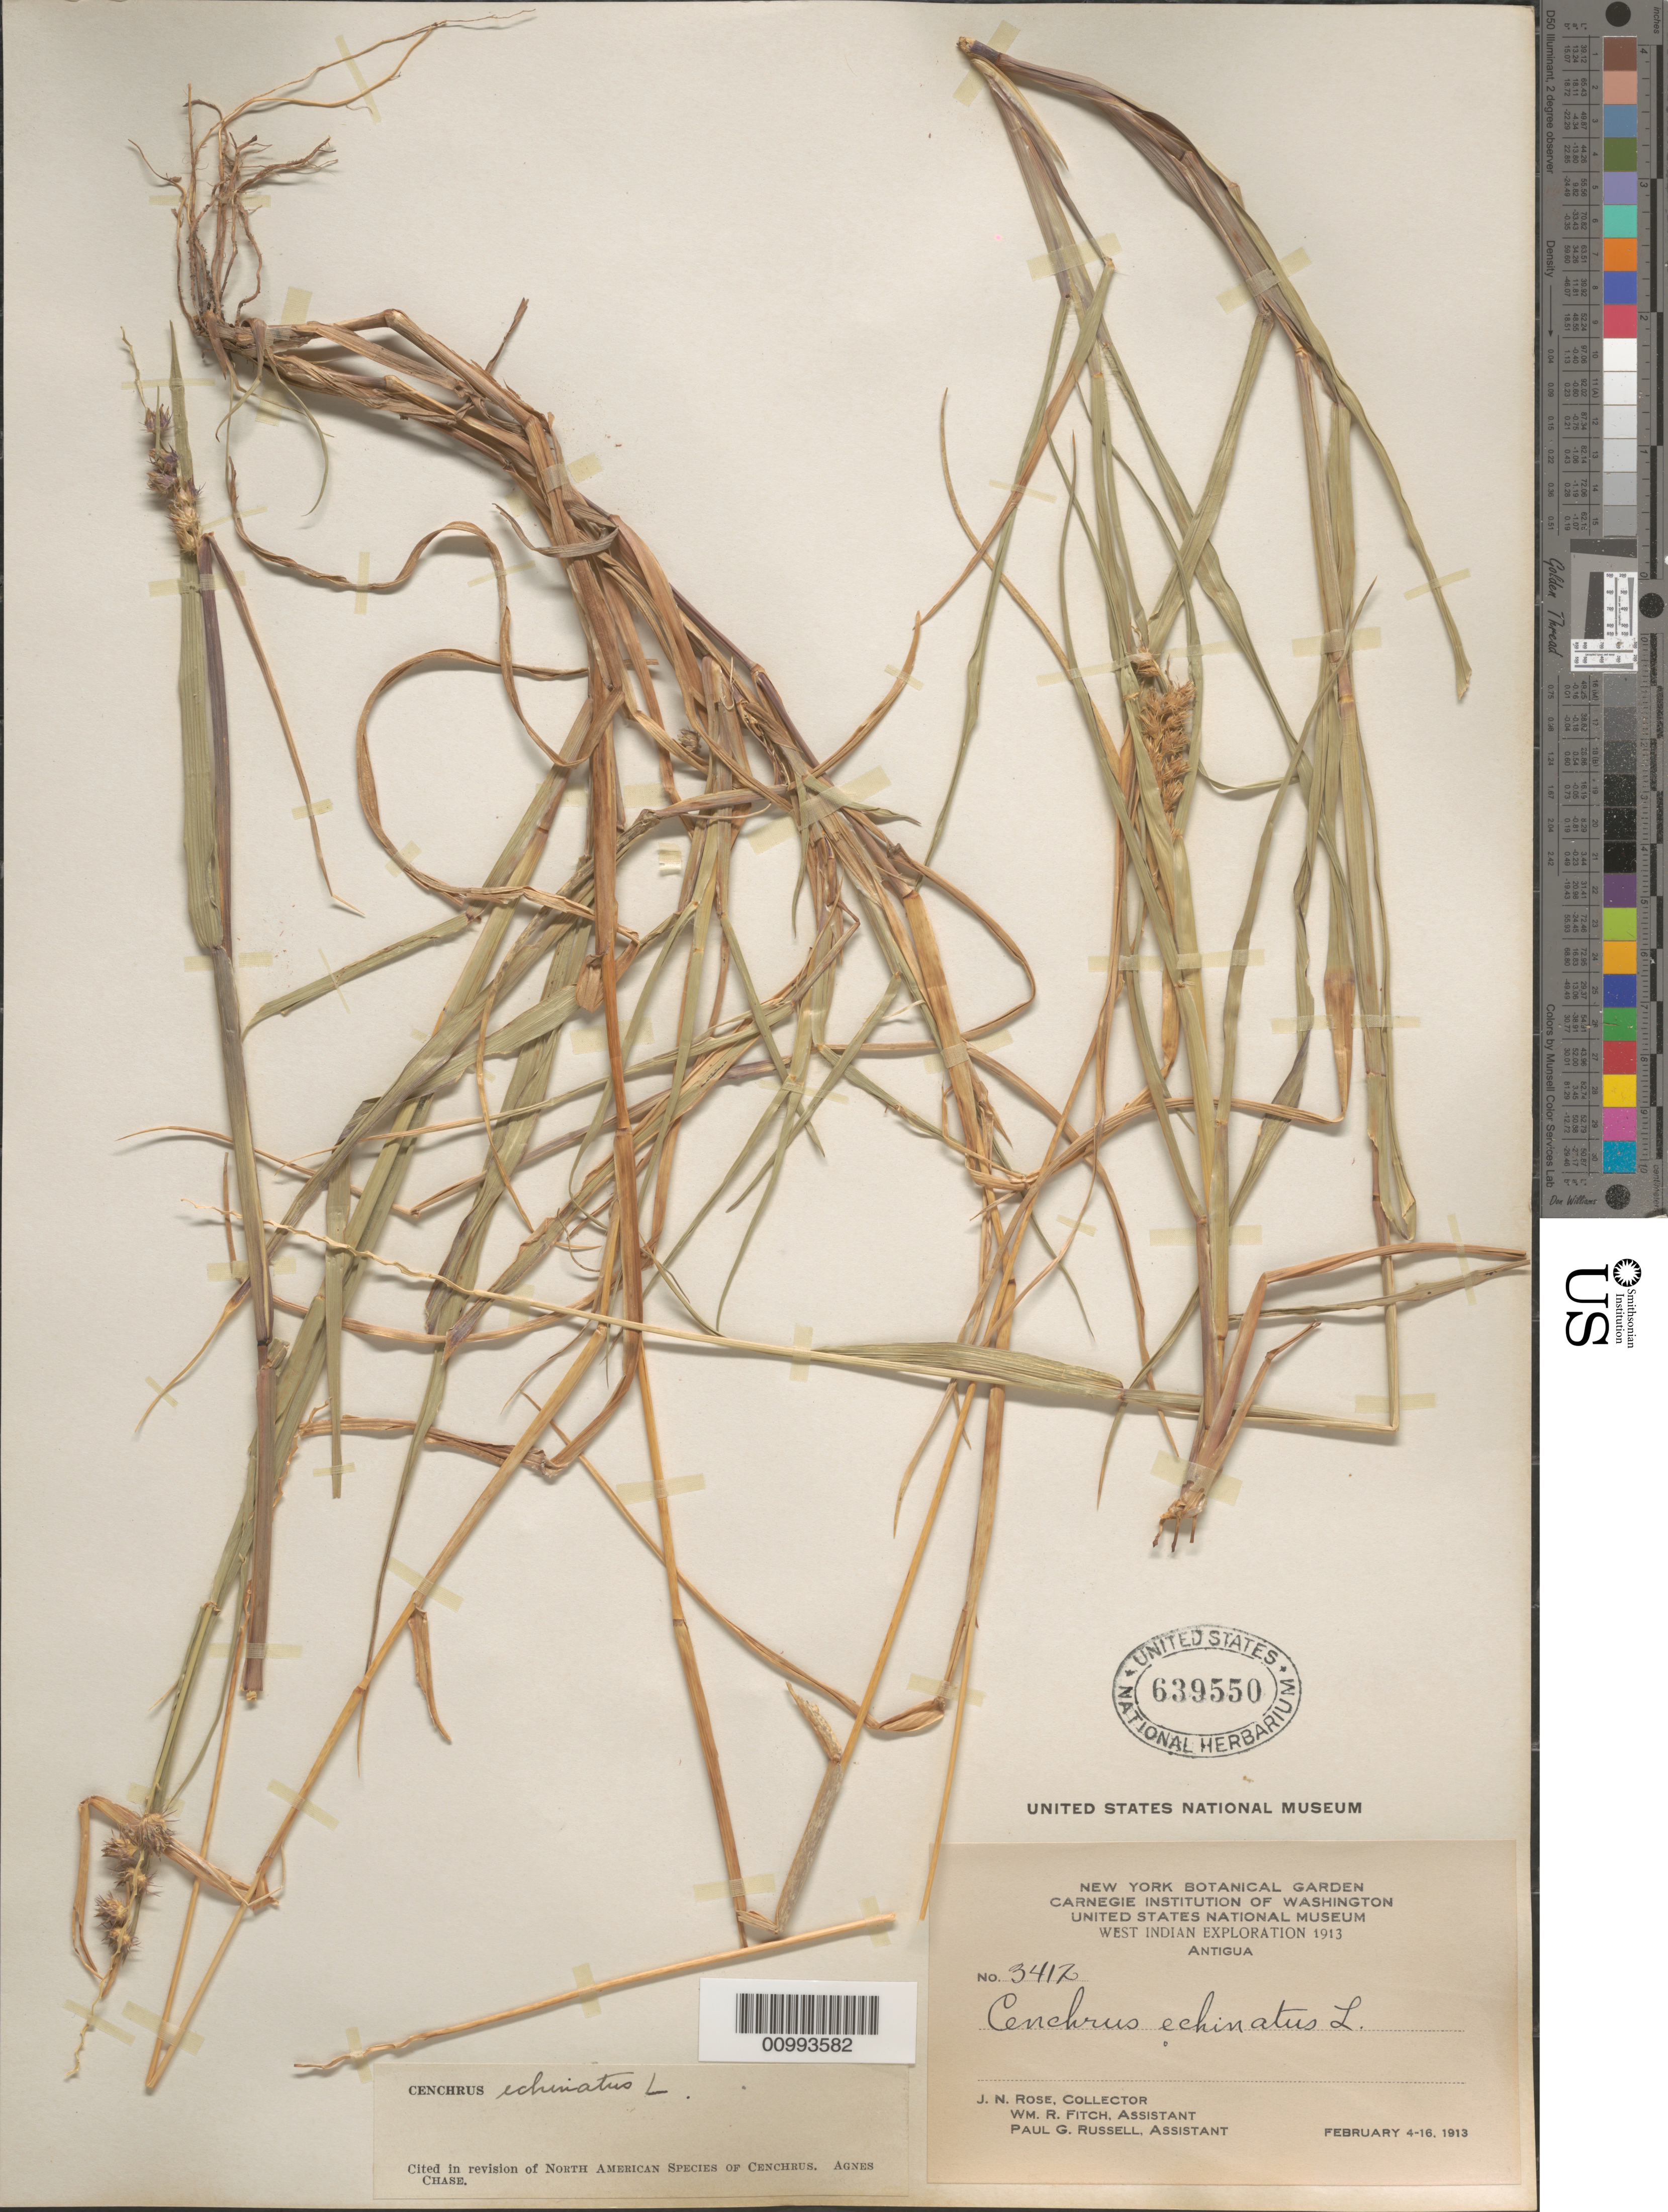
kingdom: Plantae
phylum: Tracheophyta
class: Liliopsida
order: Poales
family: Poaceae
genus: Cenchrus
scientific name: Cenchrus echinatus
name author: L.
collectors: J. N. Rose, W. R. Fitch & P. G. Russell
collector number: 3412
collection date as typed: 04 Feb 1913 to 16 Feb 1913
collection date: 1913-02-04/1913-02-16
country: Antigua and Barbuda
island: Antigua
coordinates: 0 N, 0 E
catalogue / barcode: US 639550